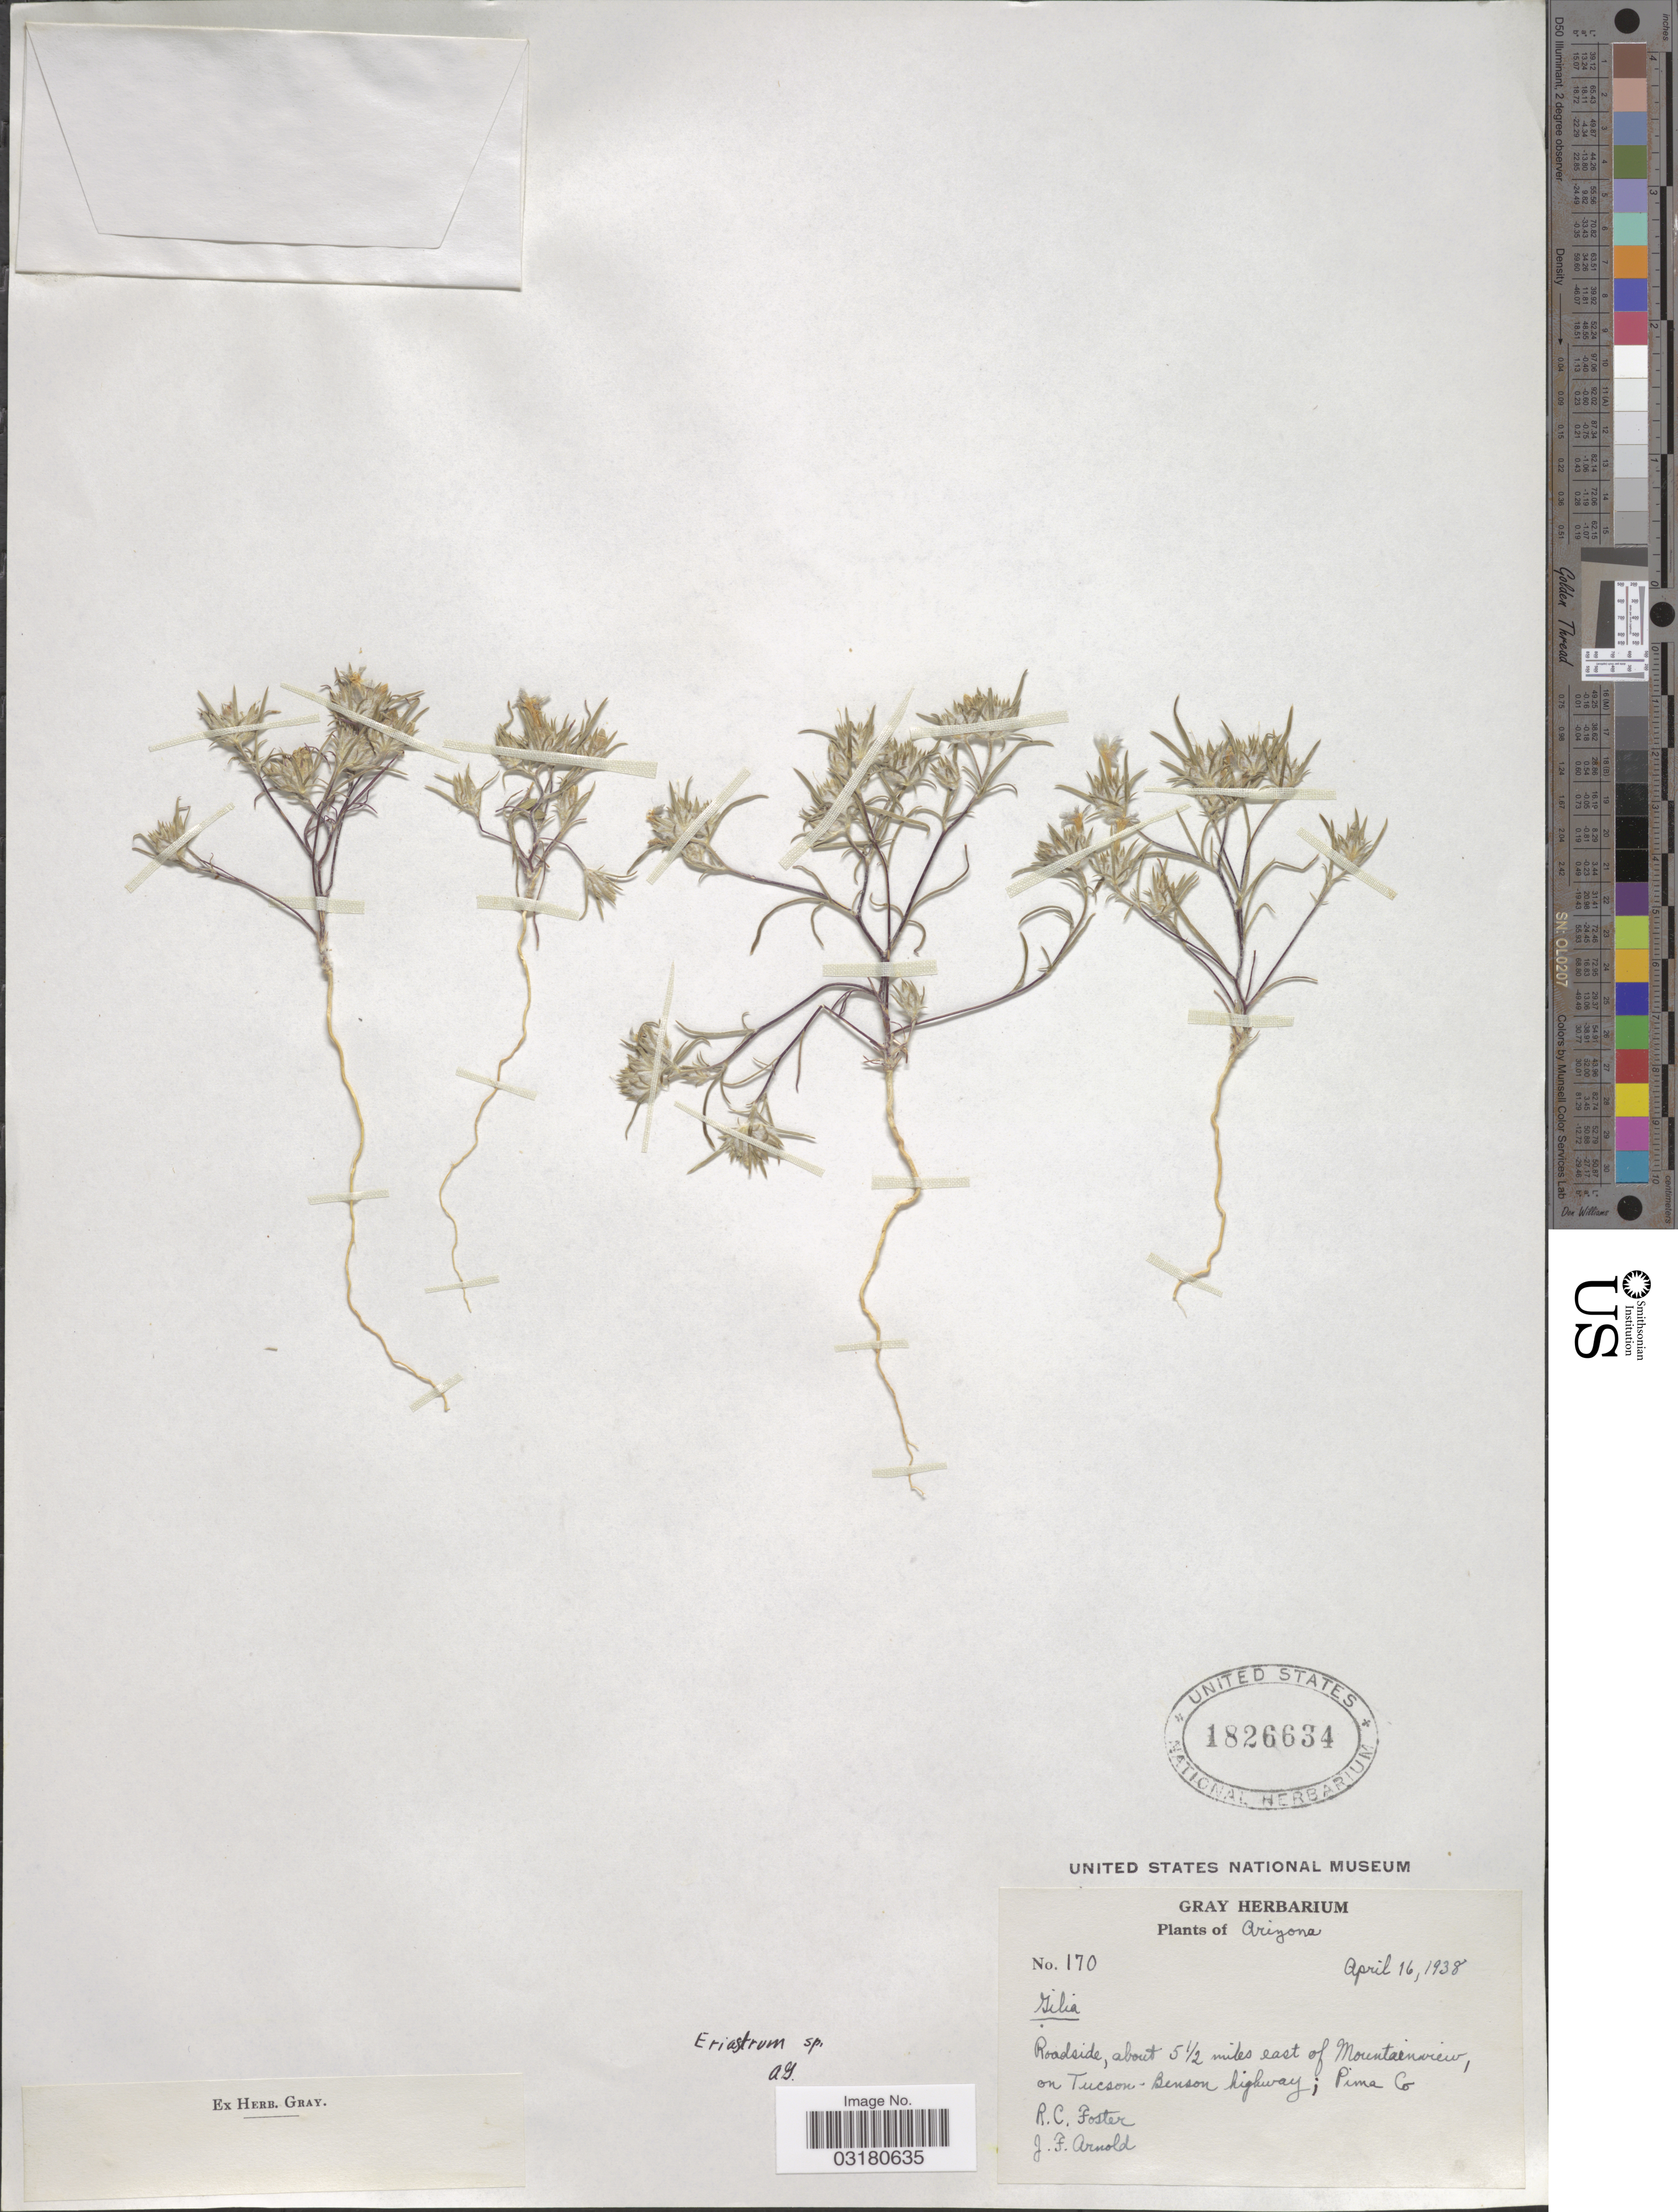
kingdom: Plantae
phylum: Tracheophyta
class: Magnoliopsida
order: Ericales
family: Polemoniaceae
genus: Eriastrum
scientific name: Eriastrum sp.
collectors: R. C. Foster & J. F. Arnold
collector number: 170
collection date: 1938-04-16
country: United States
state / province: Arizona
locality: About 5½ miles east of Mountainview, on Tucson-Benson highway; Pima Co.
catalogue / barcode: US 1826634